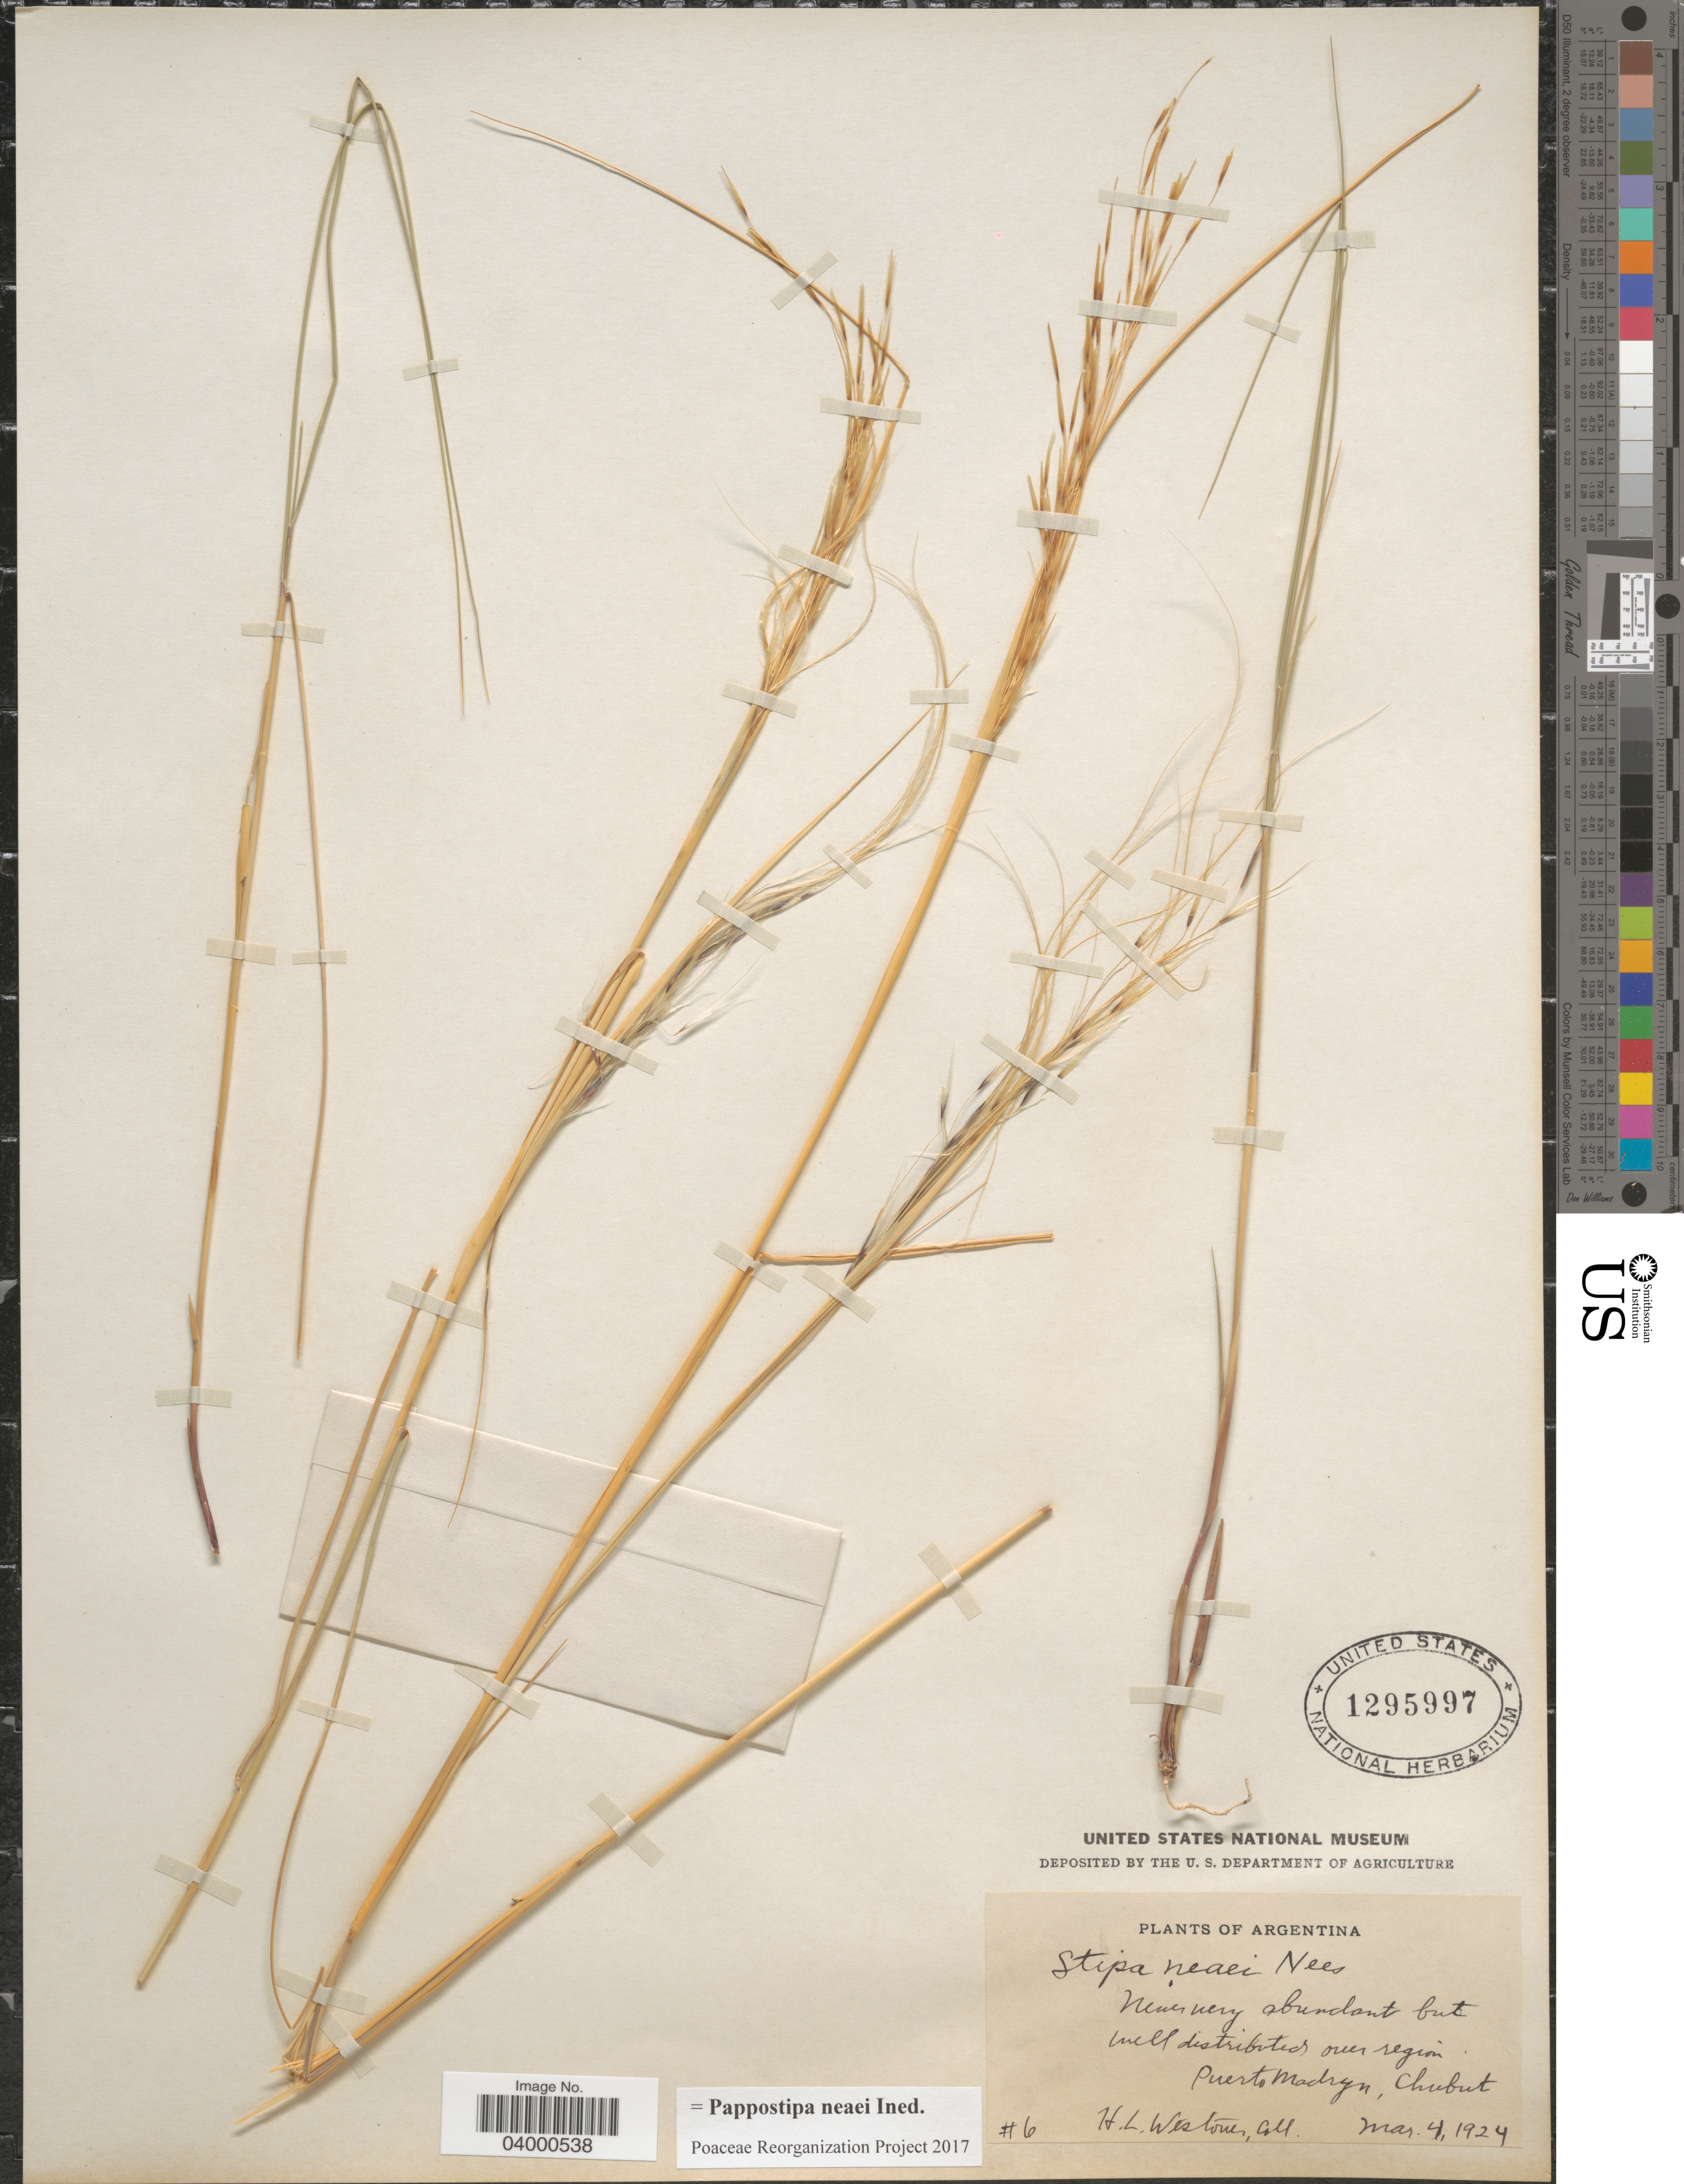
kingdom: Plantae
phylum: Tracheophyta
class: Liliopsida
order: Poales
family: Poaceae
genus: Pappostipa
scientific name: Pappostipa neaei ined.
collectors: H. Westover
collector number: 6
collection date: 1924-03-04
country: Argentina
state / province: Chubut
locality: Muernery abundant but well disturbed over region Puerto Madryn.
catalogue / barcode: US 1295997